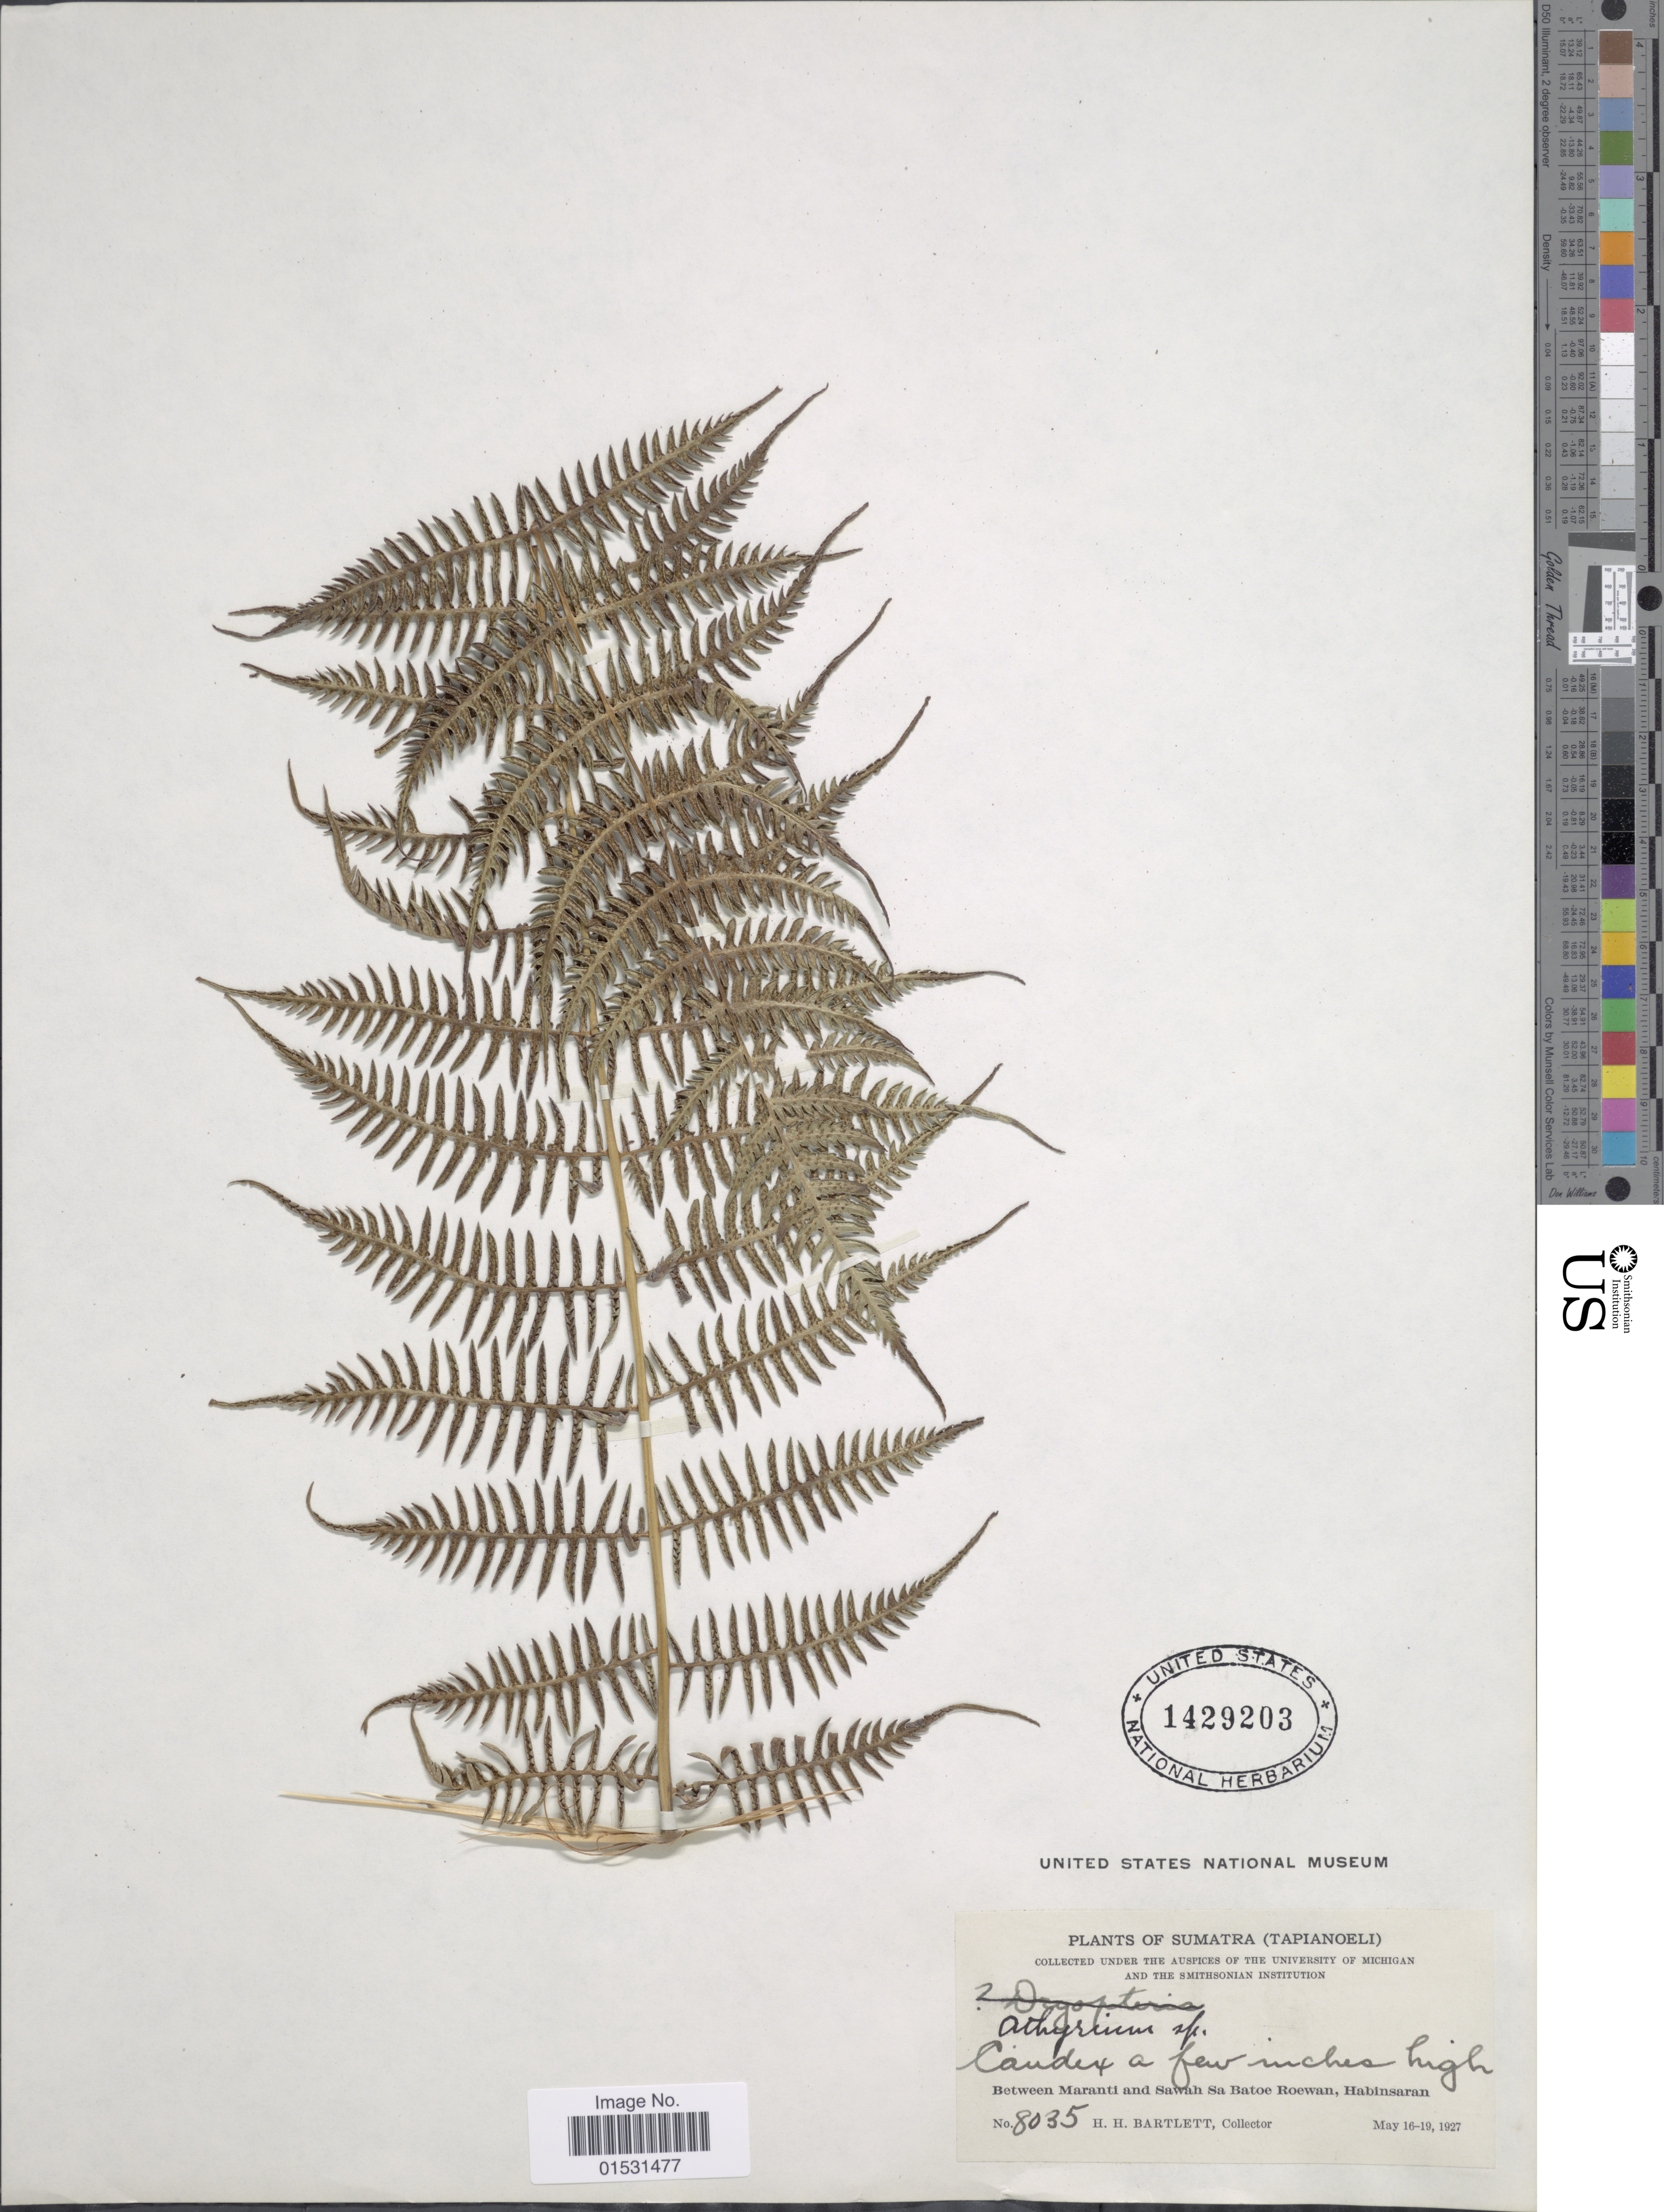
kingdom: Plantae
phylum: Tracheophyta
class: Polypodiopsida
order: Polypodiales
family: Athyriaceae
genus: Athyrium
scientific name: Athyrium sp.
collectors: H. H. Bartlett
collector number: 8035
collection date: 1927-05-16/1927-05-19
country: Indonesia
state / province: Sumatra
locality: Tapianoeli. Between Maranti and Sawah Sa Batoe Rowan, Habinsaran.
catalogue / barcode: US 1429203